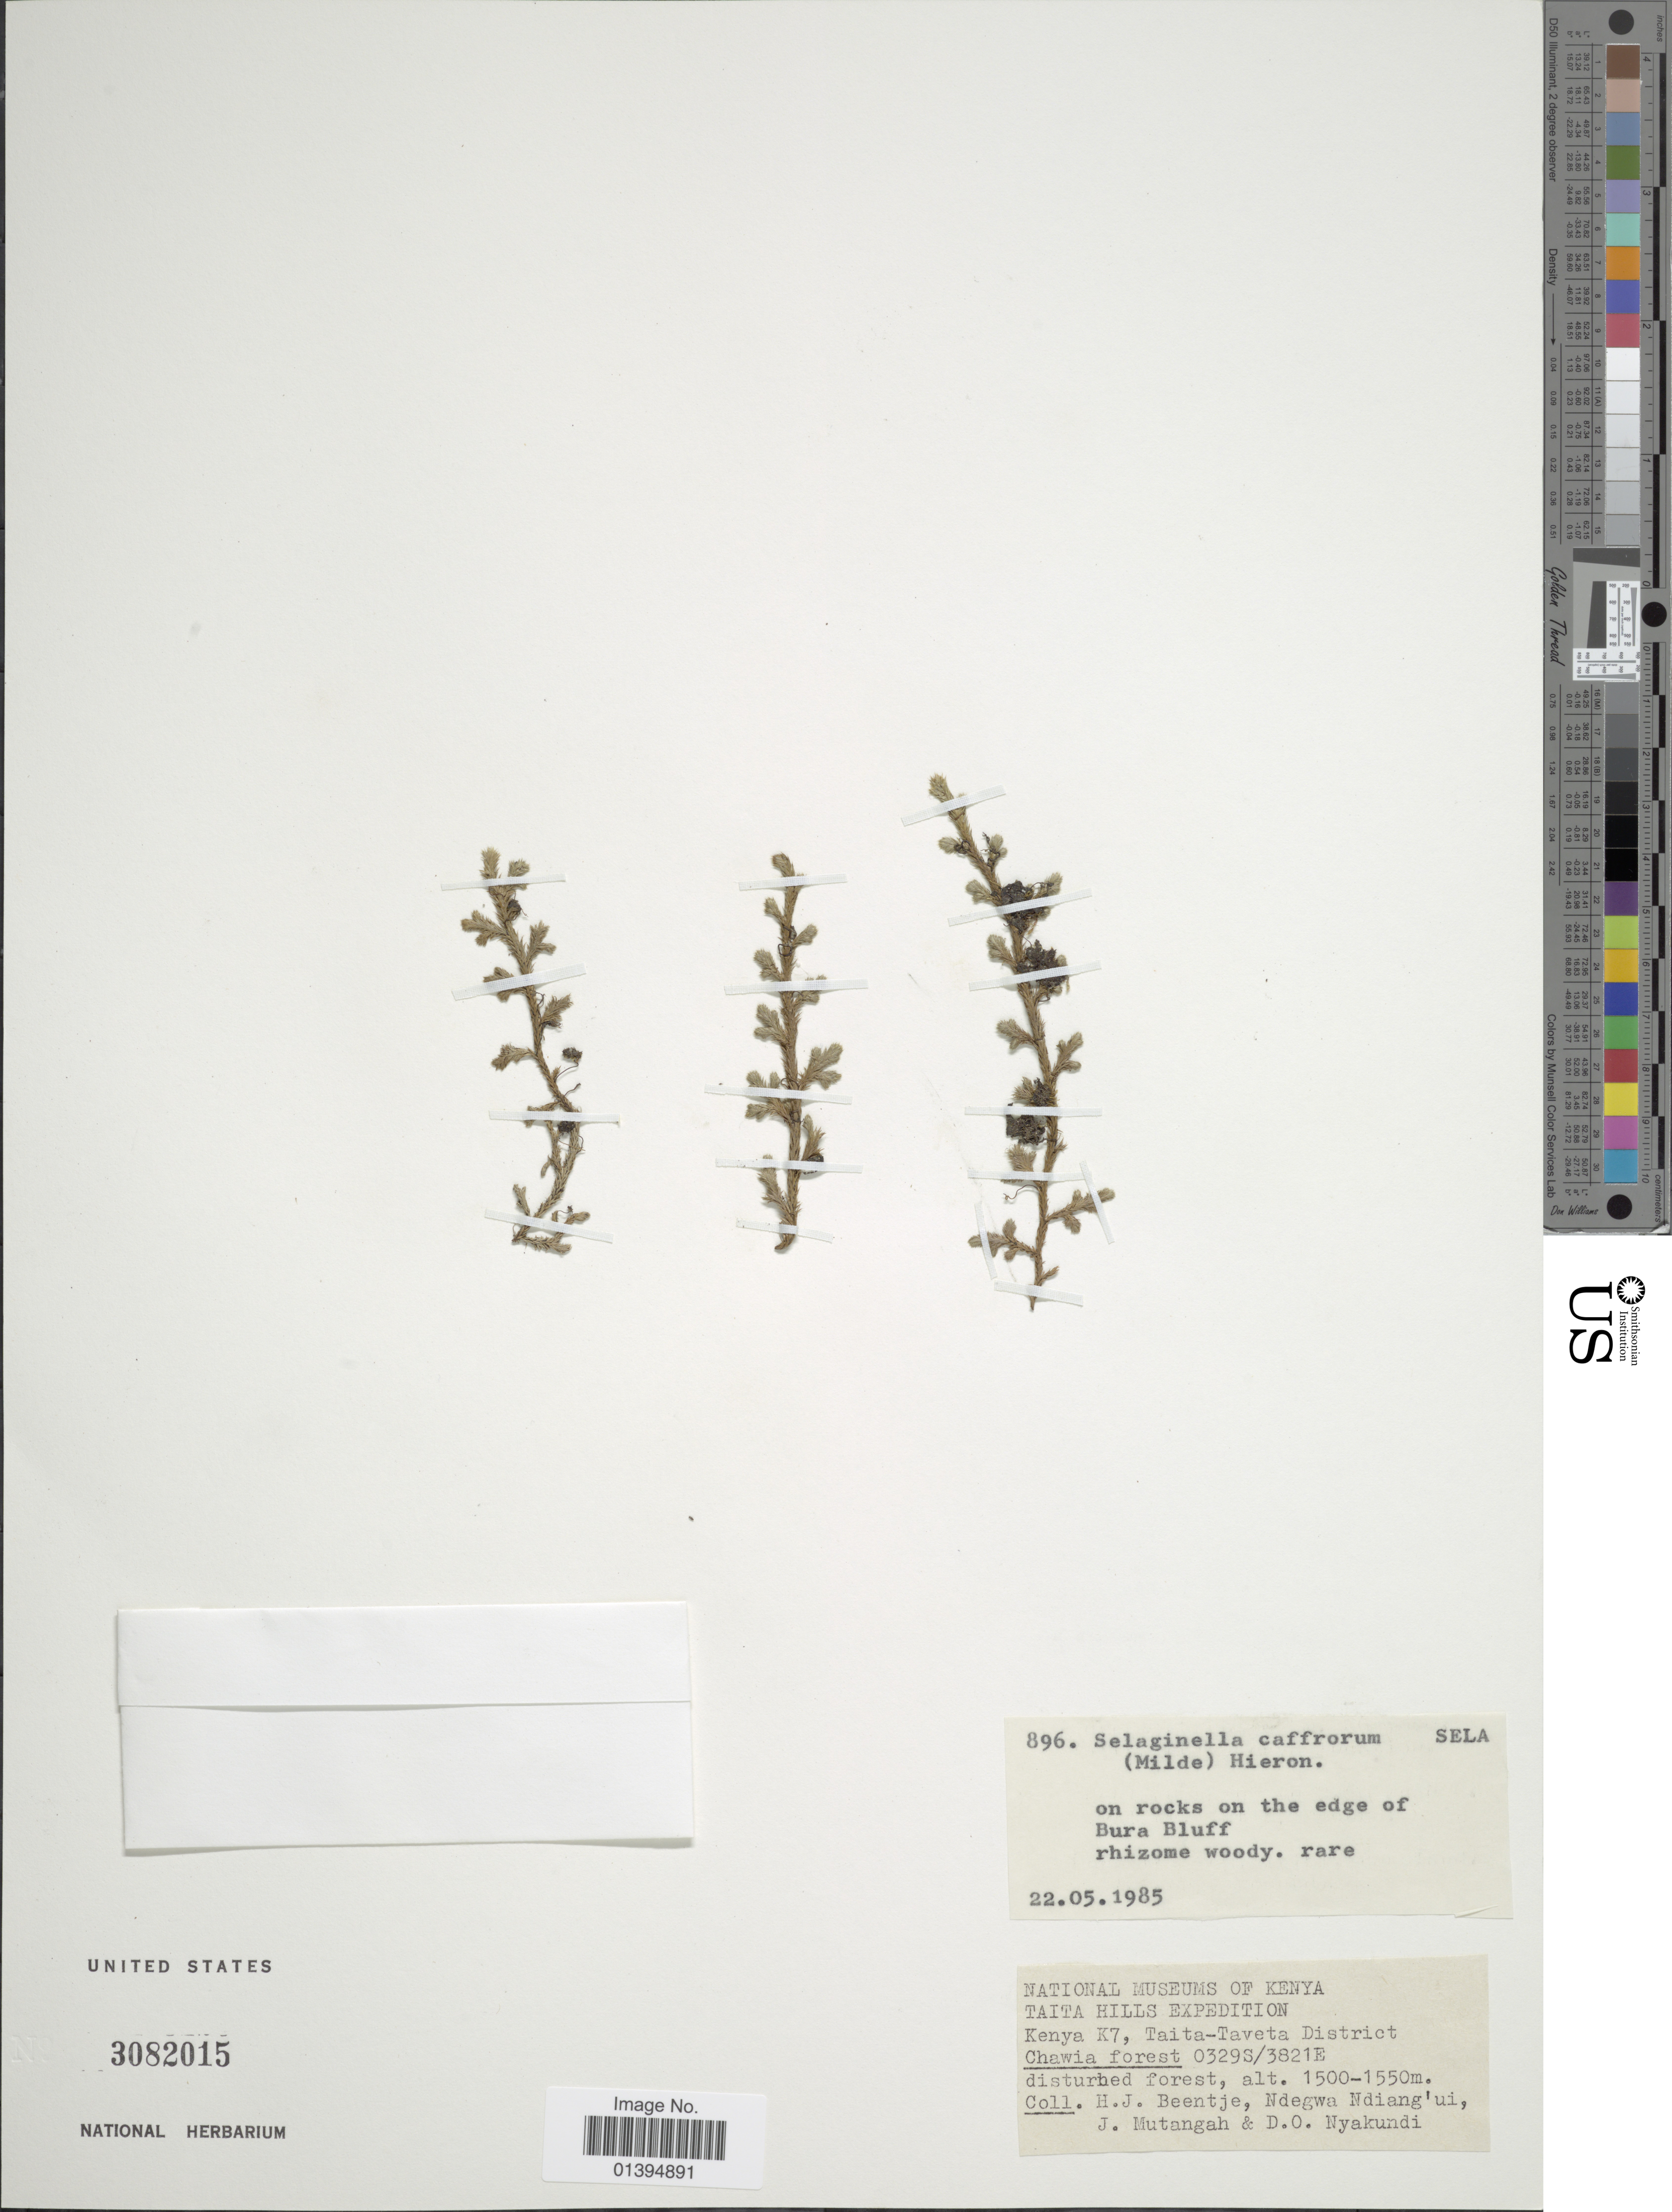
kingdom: Plantae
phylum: Tracheophyta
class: Lycopodiopsida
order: Selaginellales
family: Selaginellaceae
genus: Selaginella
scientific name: Selaginella caffrorum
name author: (Milde) Hieron.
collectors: H. J. Beentje, N. Ndiang'ui, J. Mutangah & D. Nyakundi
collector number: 896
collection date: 1985-05-22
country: Kenya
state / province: Taita Taveta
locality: Kenya K7, Chawia forest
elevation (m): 1500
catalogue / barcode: US 3082015